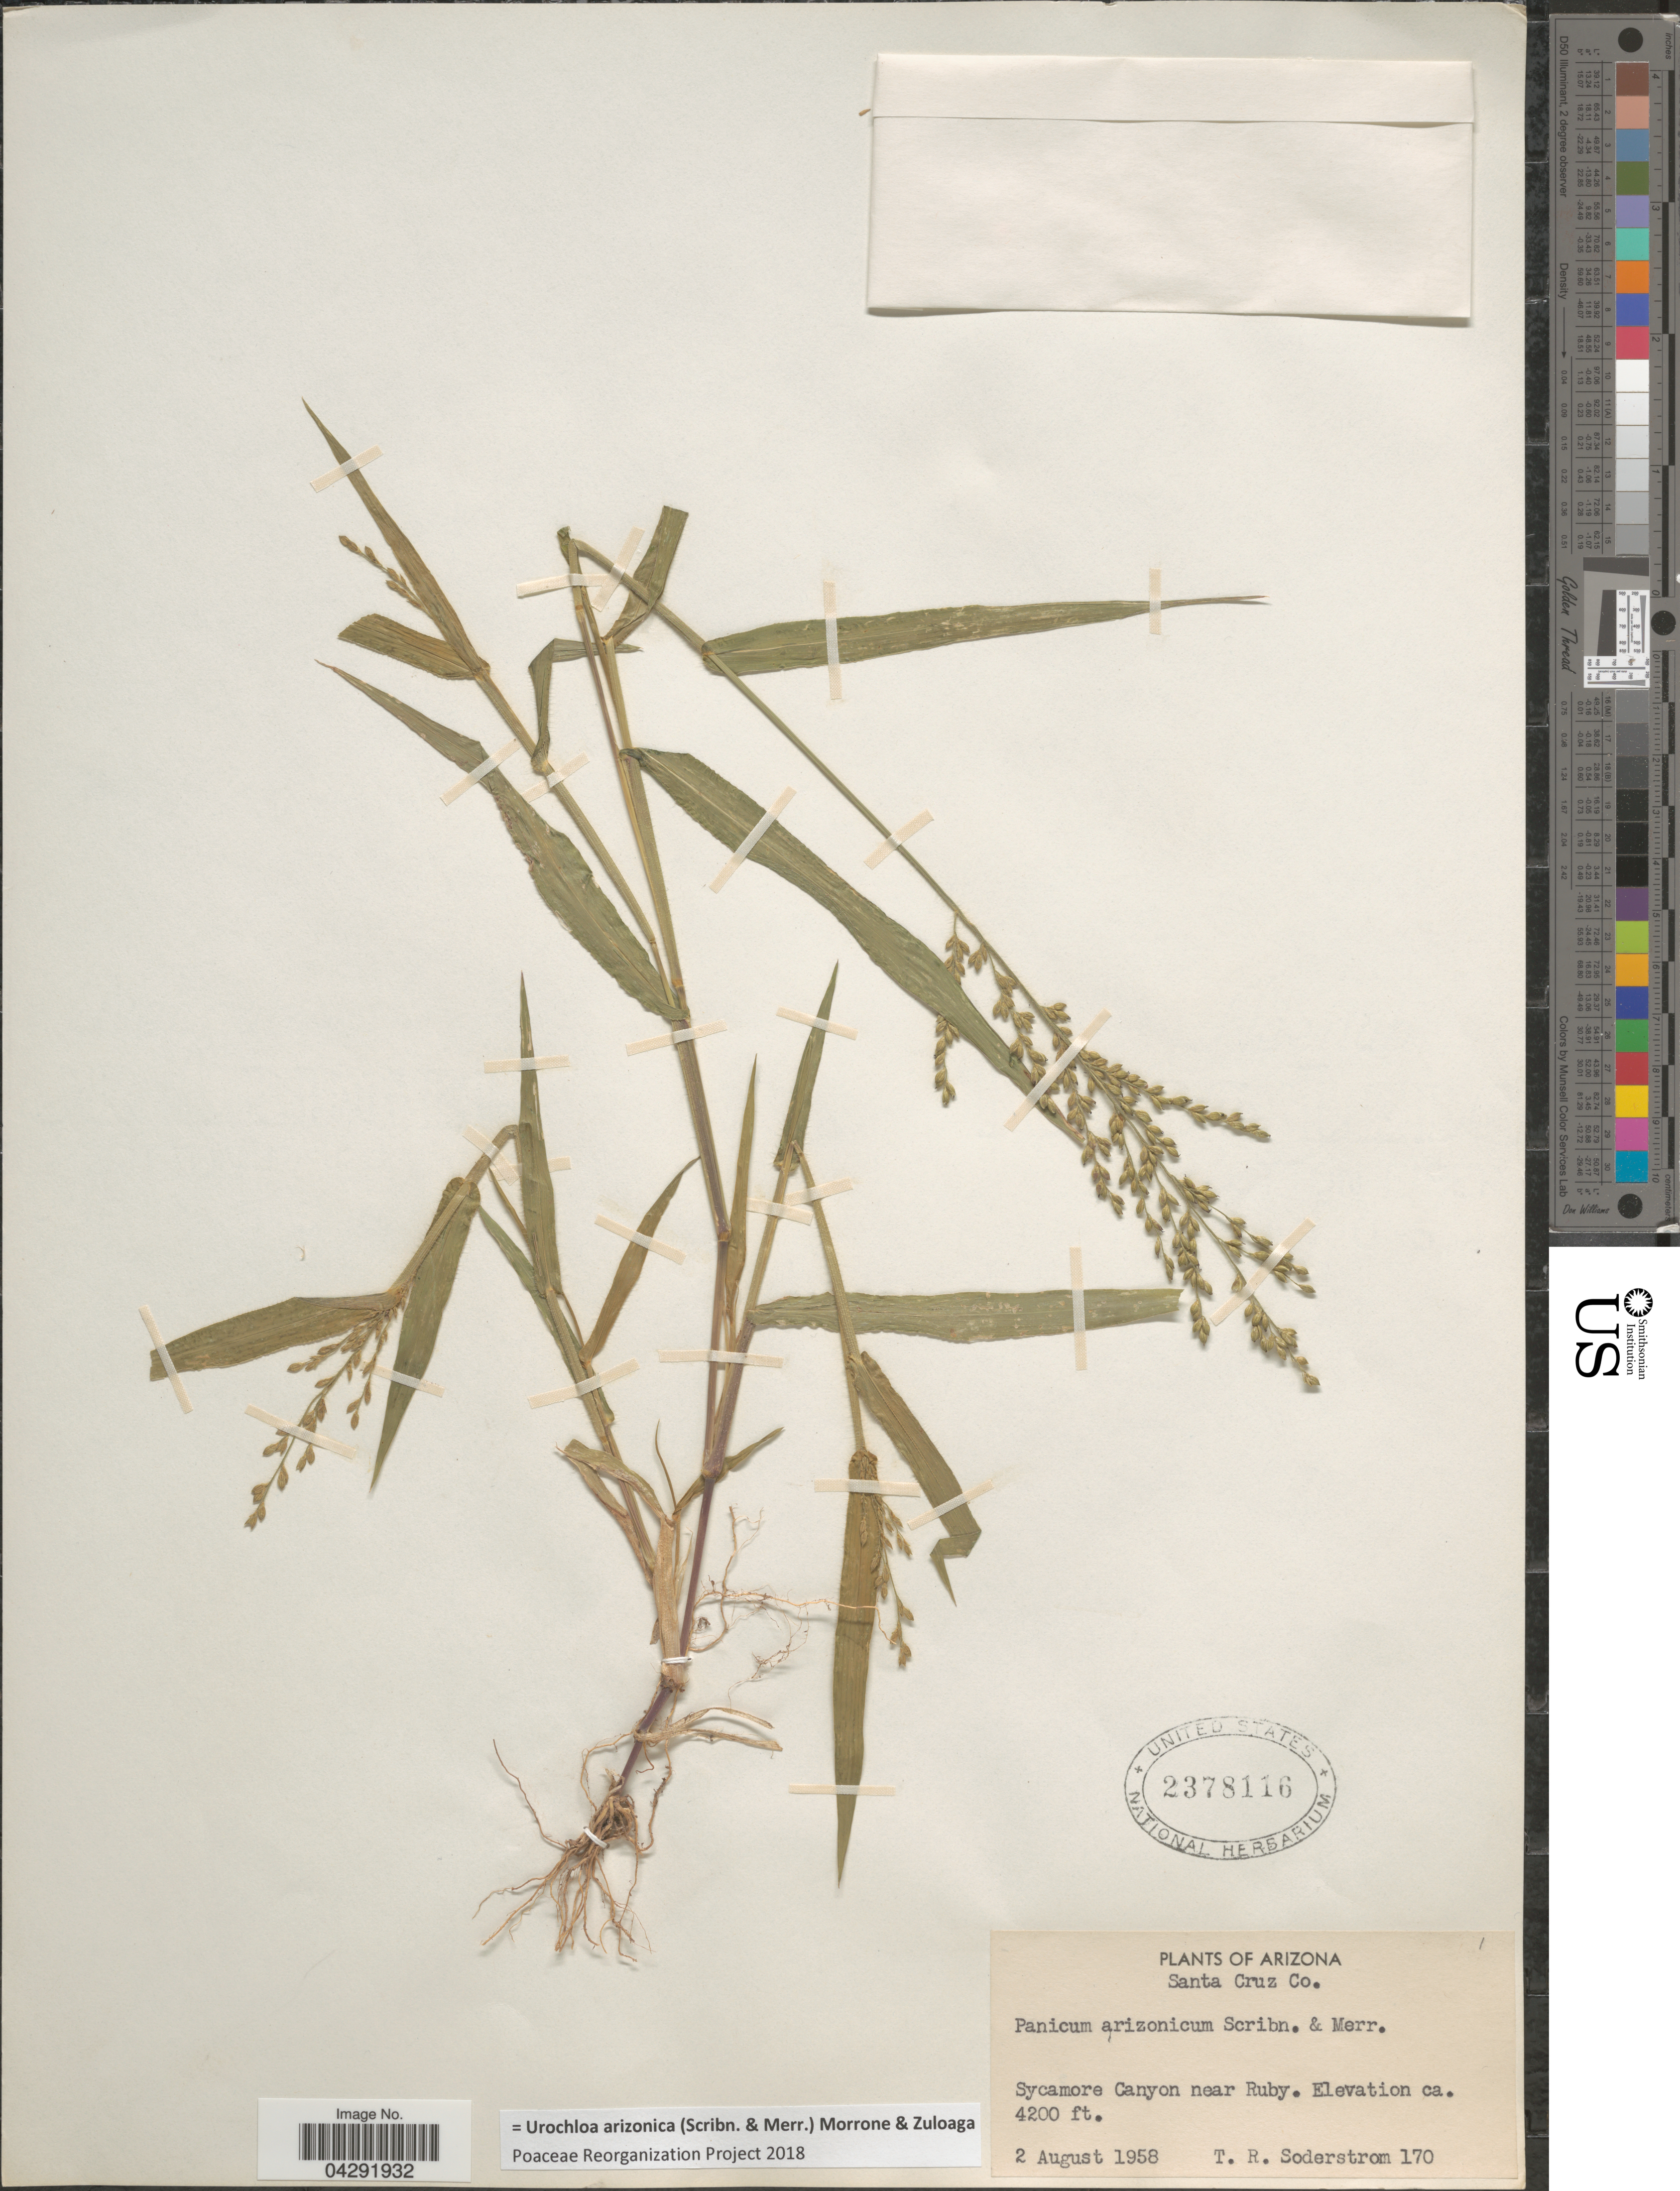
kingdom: Plantae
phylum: Tracheophyta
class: Liliopsida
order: Poales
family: Poaceae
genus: Urochloa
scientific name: Urochloa arizonica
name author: (Scribn. & Merr.) Morrone & Zuloaga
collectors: T. R. Soderstrom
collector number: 170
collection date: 1958-08-02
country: United States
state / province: Arizona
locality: Santa Cruz Co. Sycamore Canyon near Ruby.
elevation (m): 1280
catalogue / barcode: US 2378116